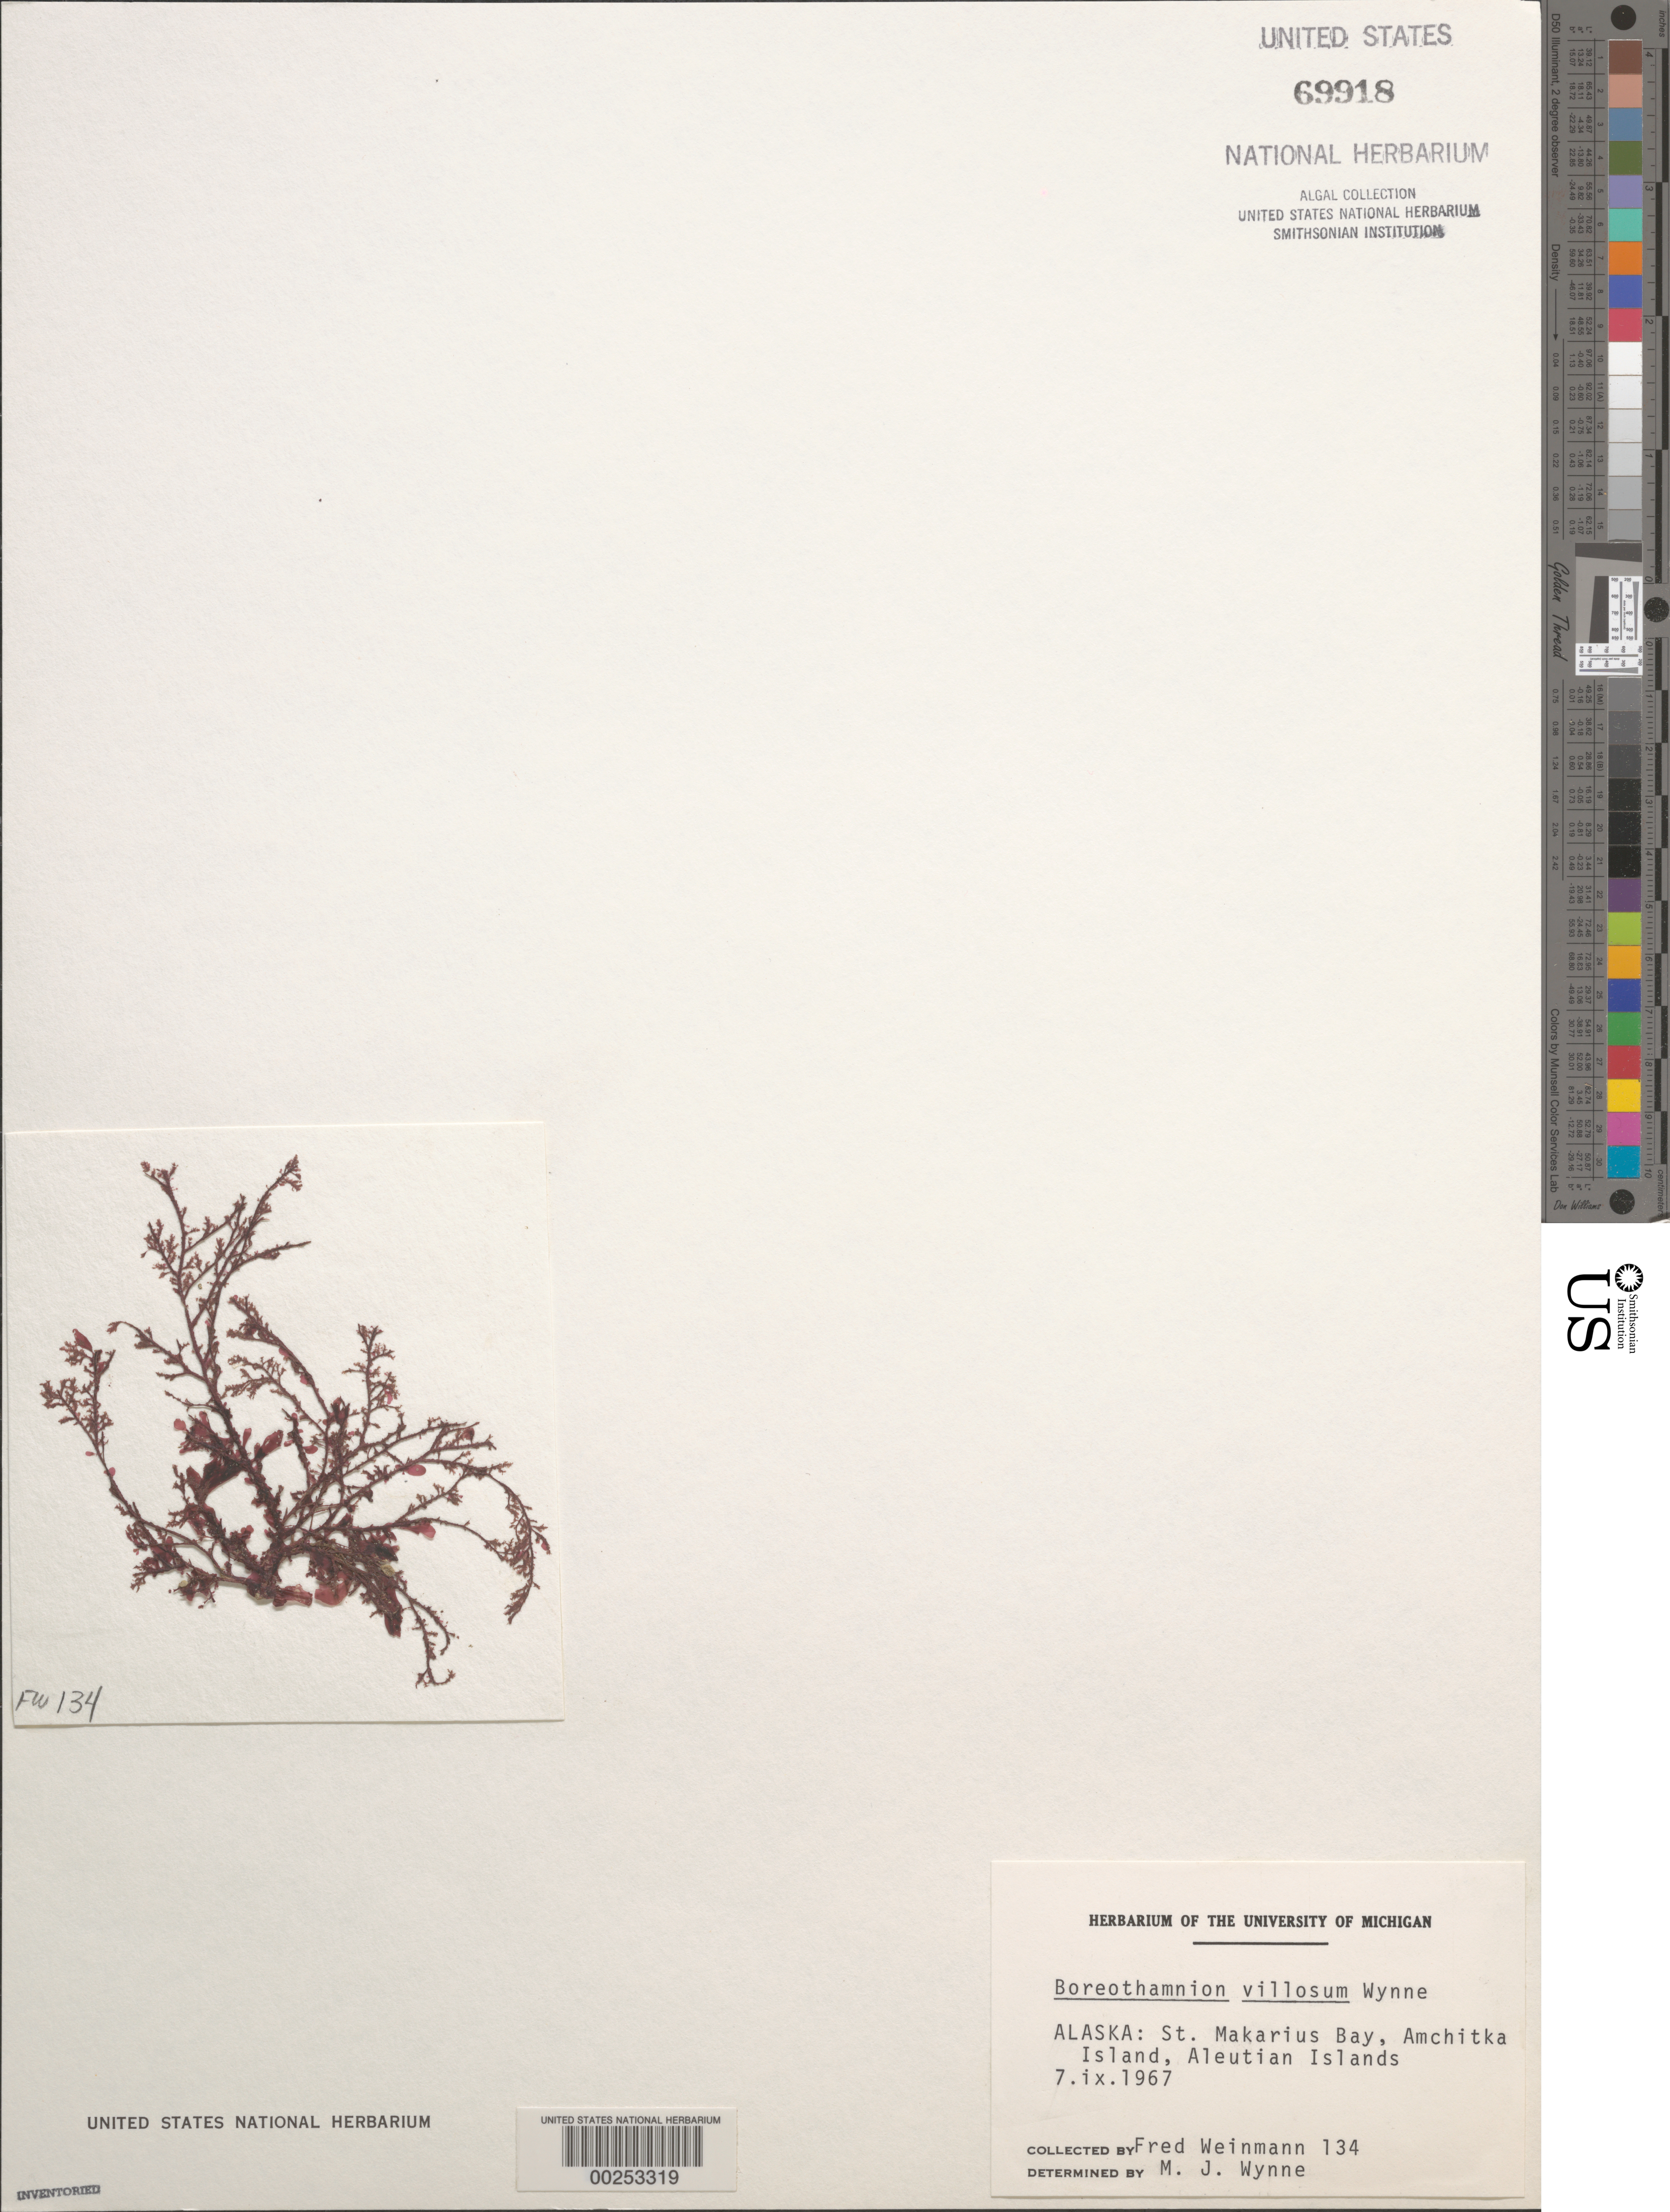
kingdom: Plantae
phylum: Rhodophyta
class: Florideophyceae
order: Ceramiales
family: Ceramiaceae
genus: Boreothamnion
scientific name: Boreothamnion villosum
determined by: Wynne, M. J.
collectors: F. Weinmann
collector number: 134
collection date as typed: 07 Sep 1967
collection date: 1967-09-07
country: United States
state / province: Alaska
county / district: Aleutian Islands Division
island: Amchitka Island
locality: St. Makarius Bay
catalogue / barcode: US 69918